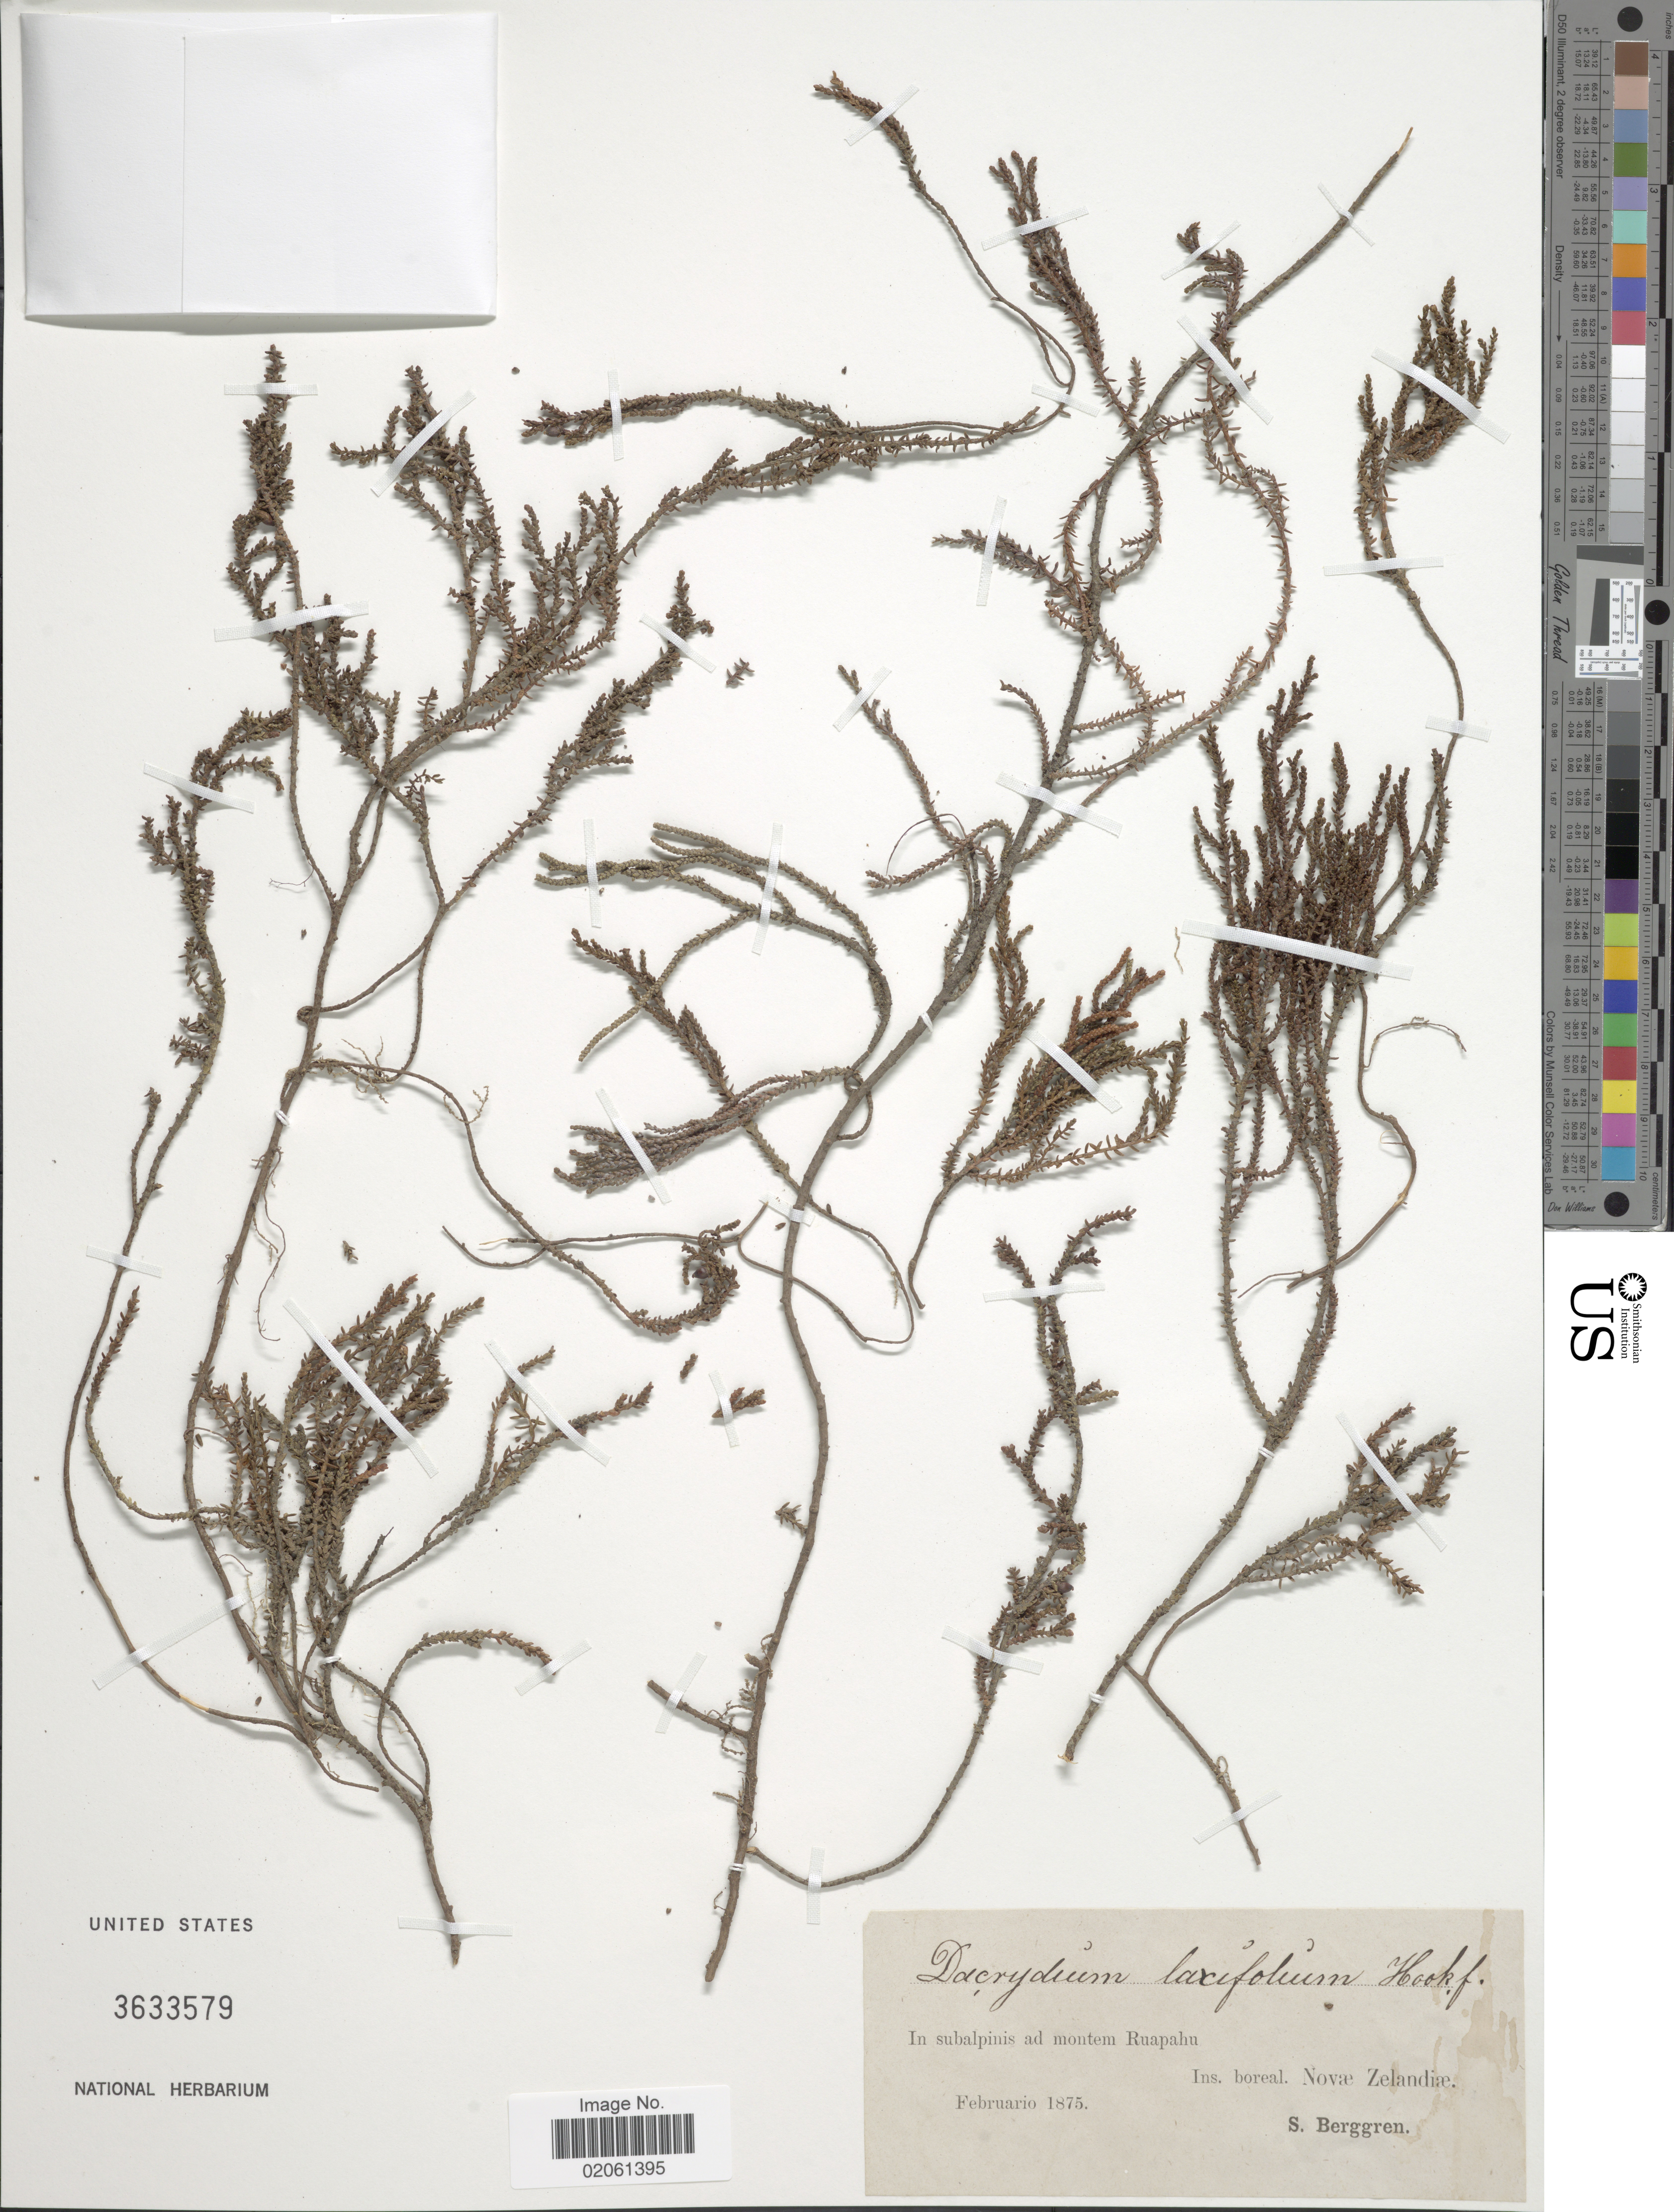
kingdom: Plantae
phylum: Tracheophyta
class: Pinopsida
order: Pinales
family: Podocarpaceae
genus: Dacrydium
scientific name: Dacrydium laxifolium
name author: Hook. f.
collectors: S. Berggren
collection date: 1875-02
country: New Zealand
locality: Ad montem Ruahapu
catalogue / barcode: US 3633579